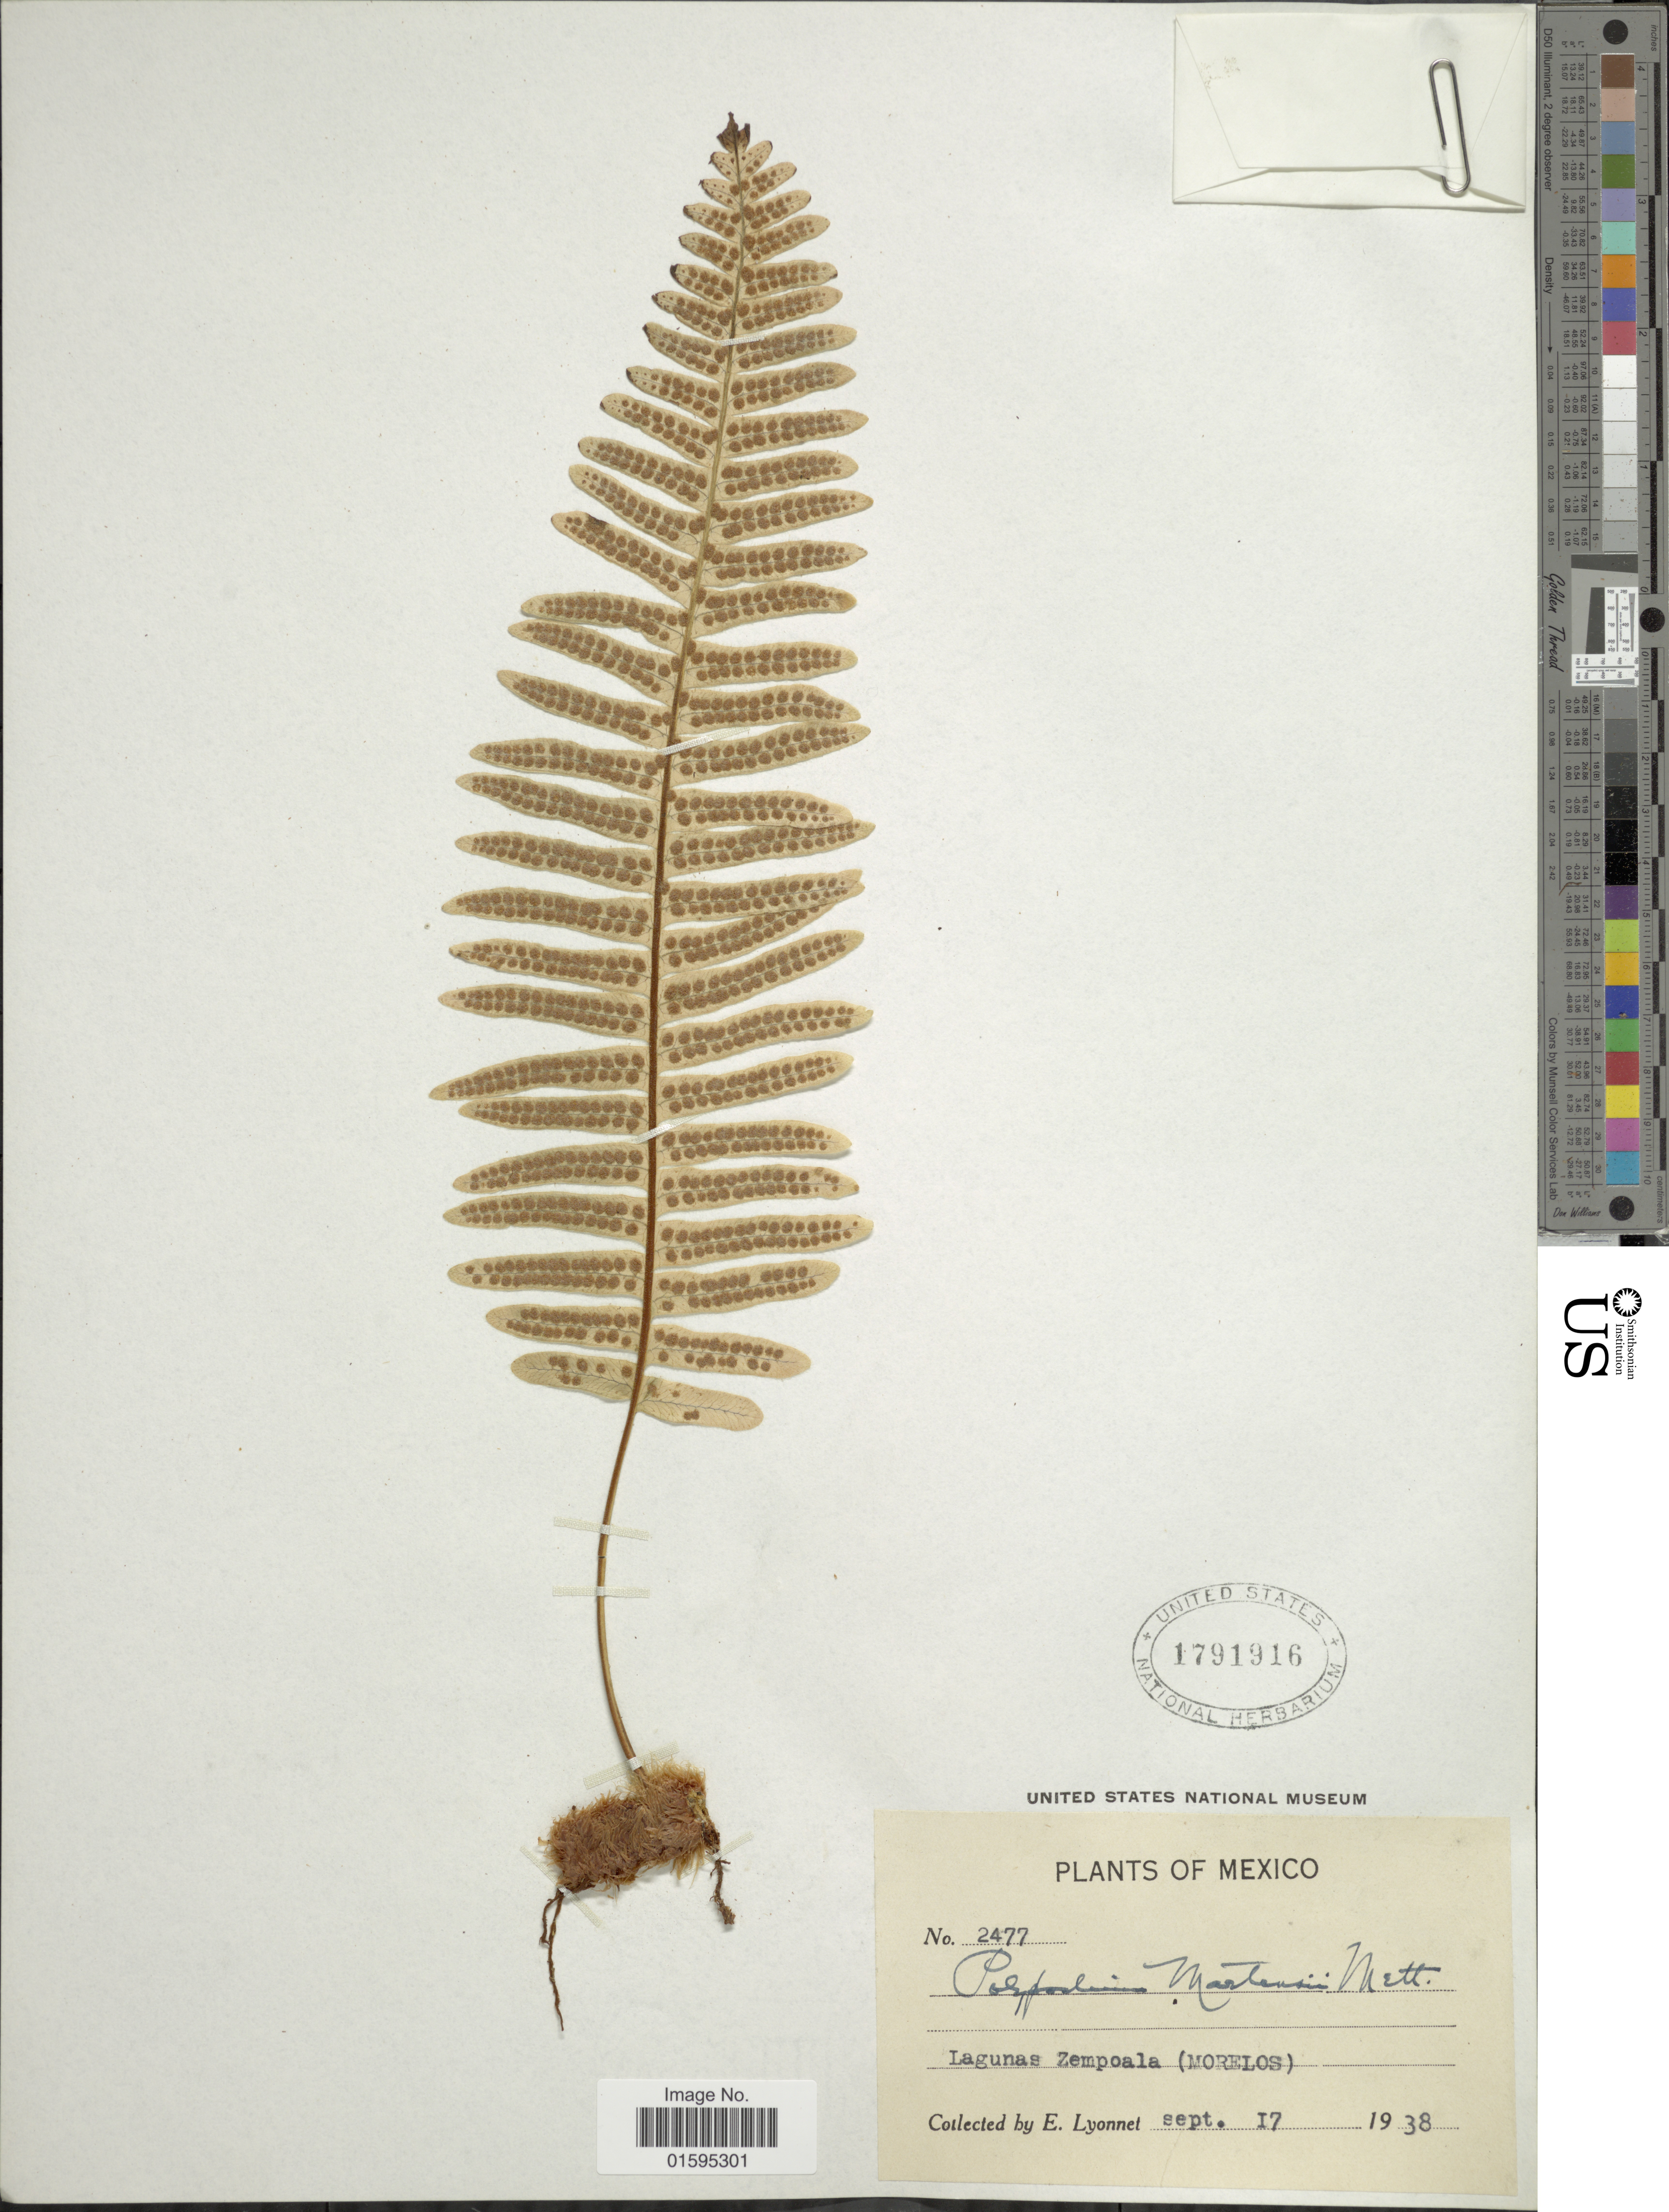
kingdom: Plantae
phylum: Tracheophyta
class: Polypodiopsida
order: Polypodiales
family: Polypodiaceae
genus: Polypodium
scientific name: Polypodium martensii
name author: Mett.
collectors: E. Lyonnet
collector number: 2477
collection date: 1938-09-17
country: Mexico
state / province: Morelos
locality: Lagunas Zempoala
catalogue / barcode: US 1791916